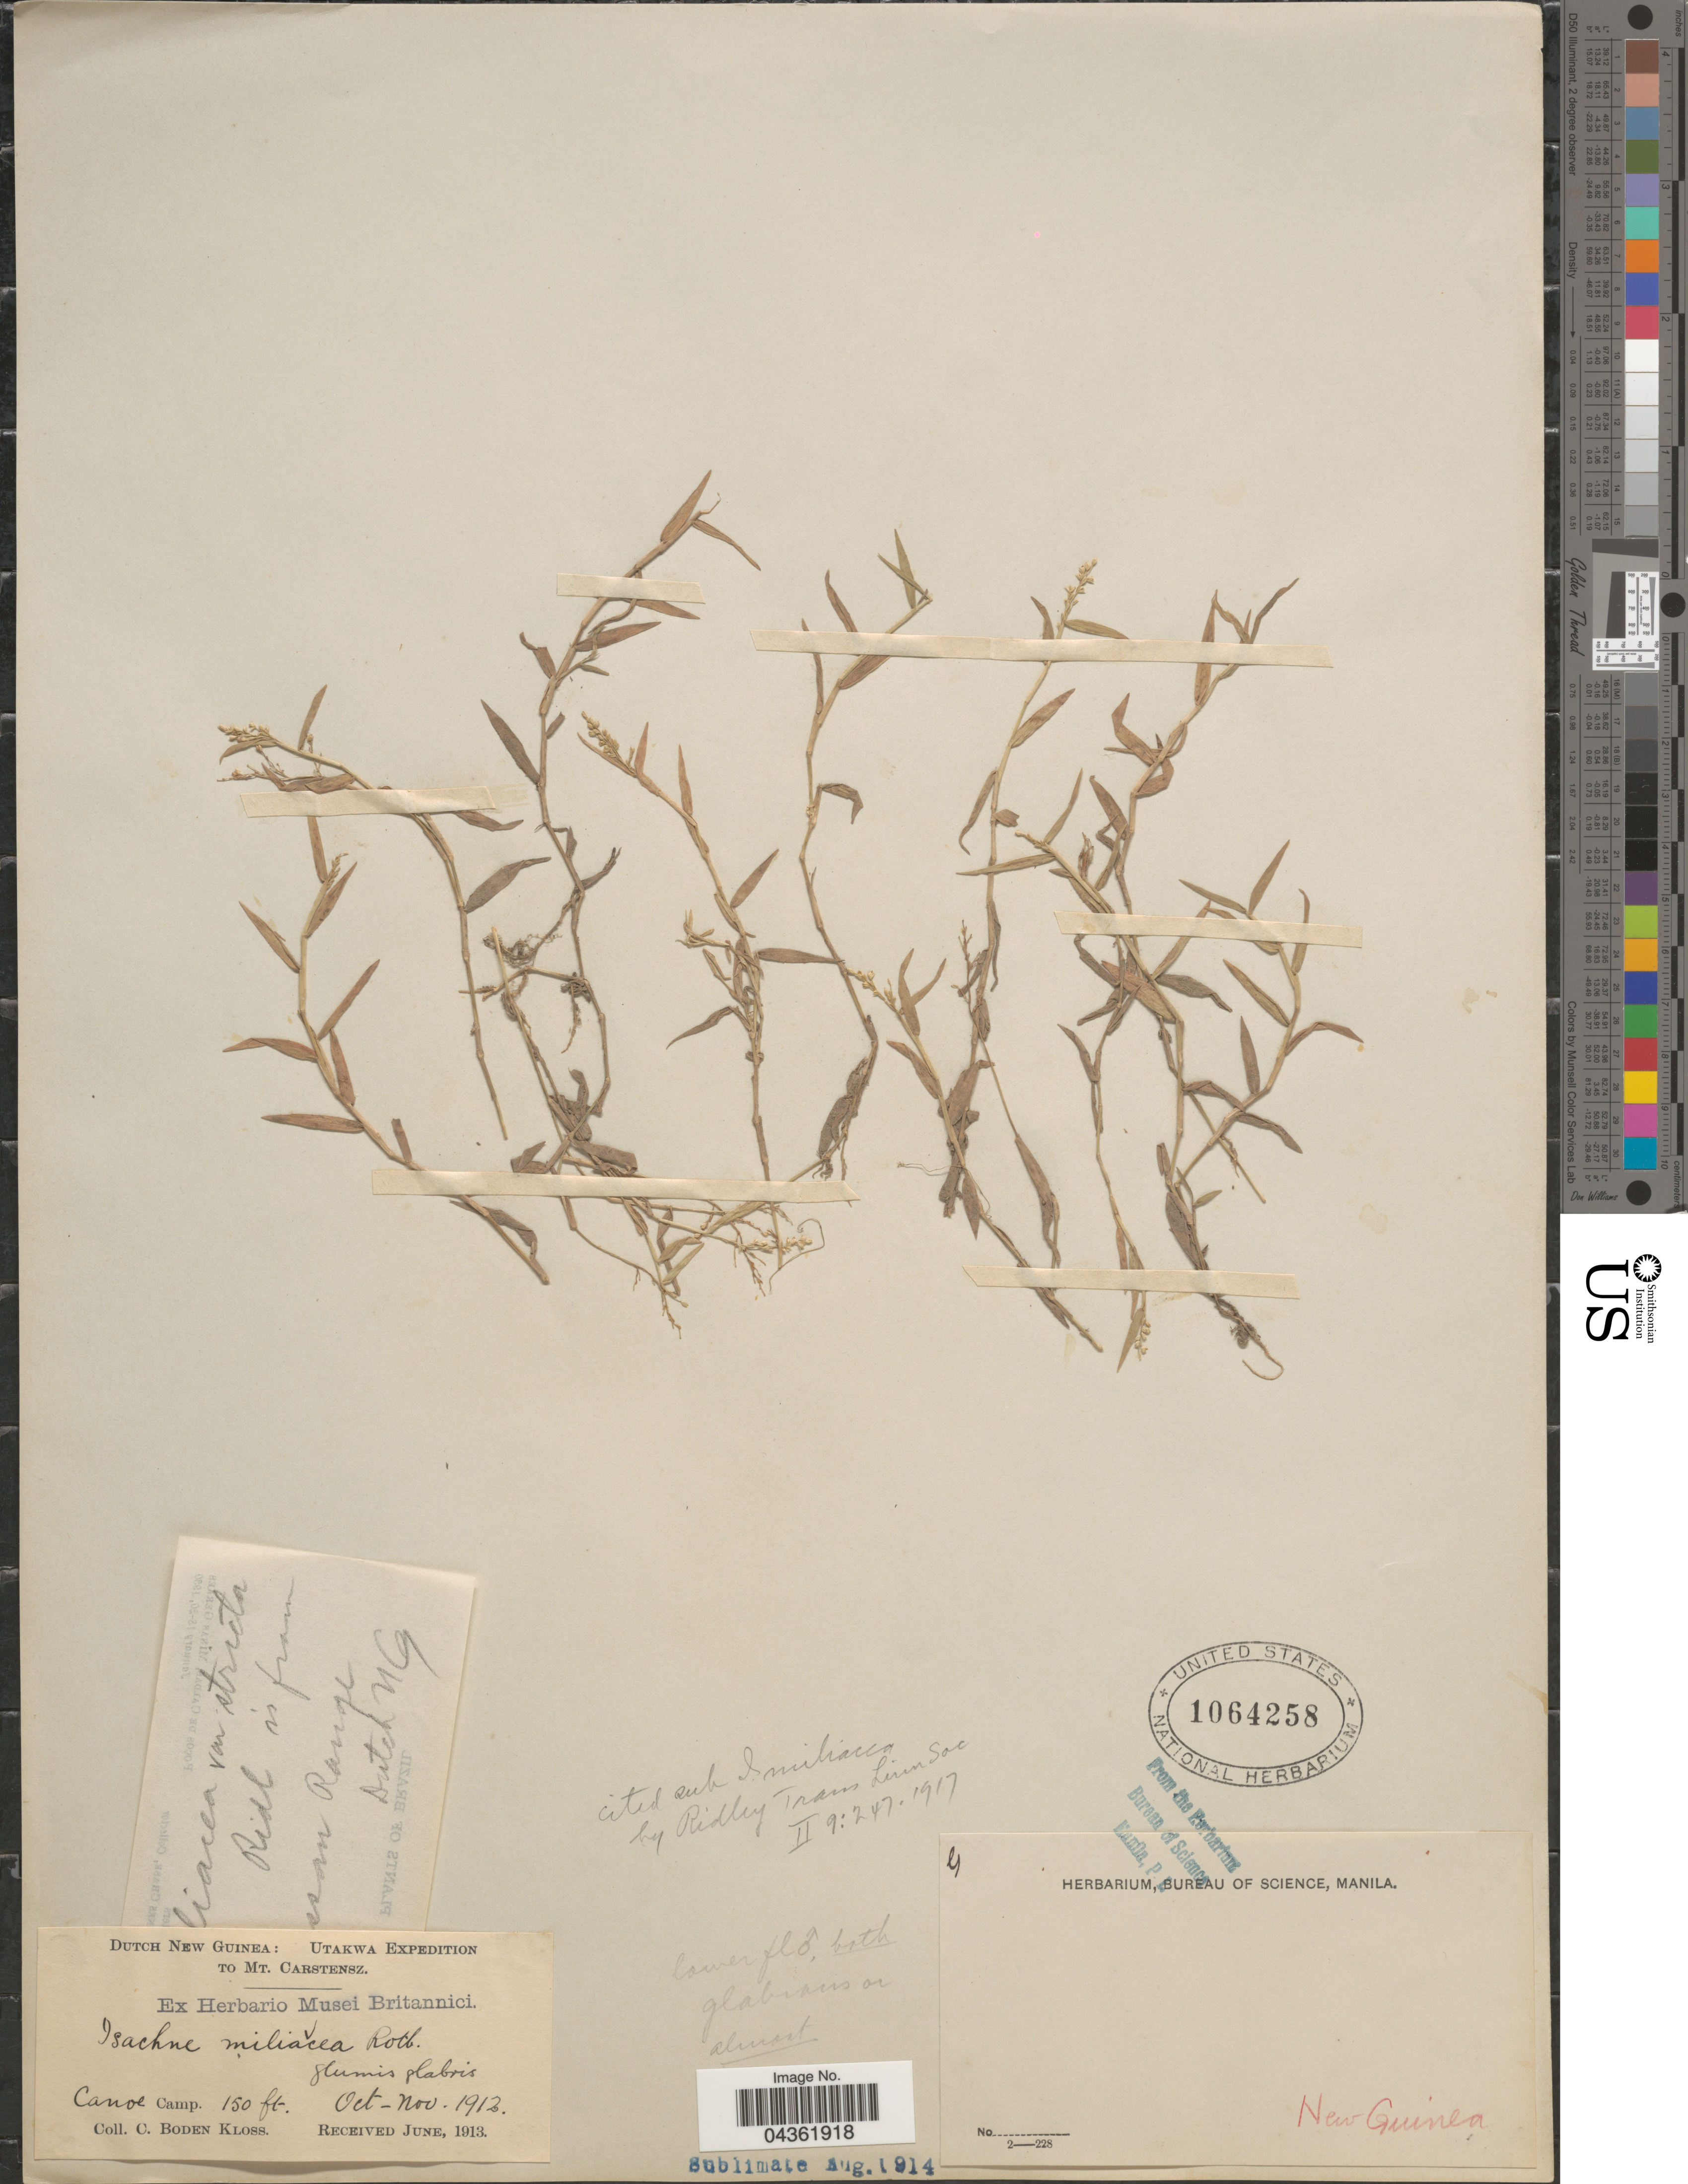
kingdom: Plantae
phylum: Tracheophyta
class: Liliopsida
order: Poales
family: Poaceae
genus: Isachne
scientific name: Isachne minutula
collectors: C. Boden-Kloss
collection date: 1912-10/1912-11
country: Indonesia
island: New Guinea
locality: Dutch New Guinea: Utakwa Expedition to Mt. Carstensz. Canoe Camp.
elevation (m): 46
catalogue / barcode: US 1064258